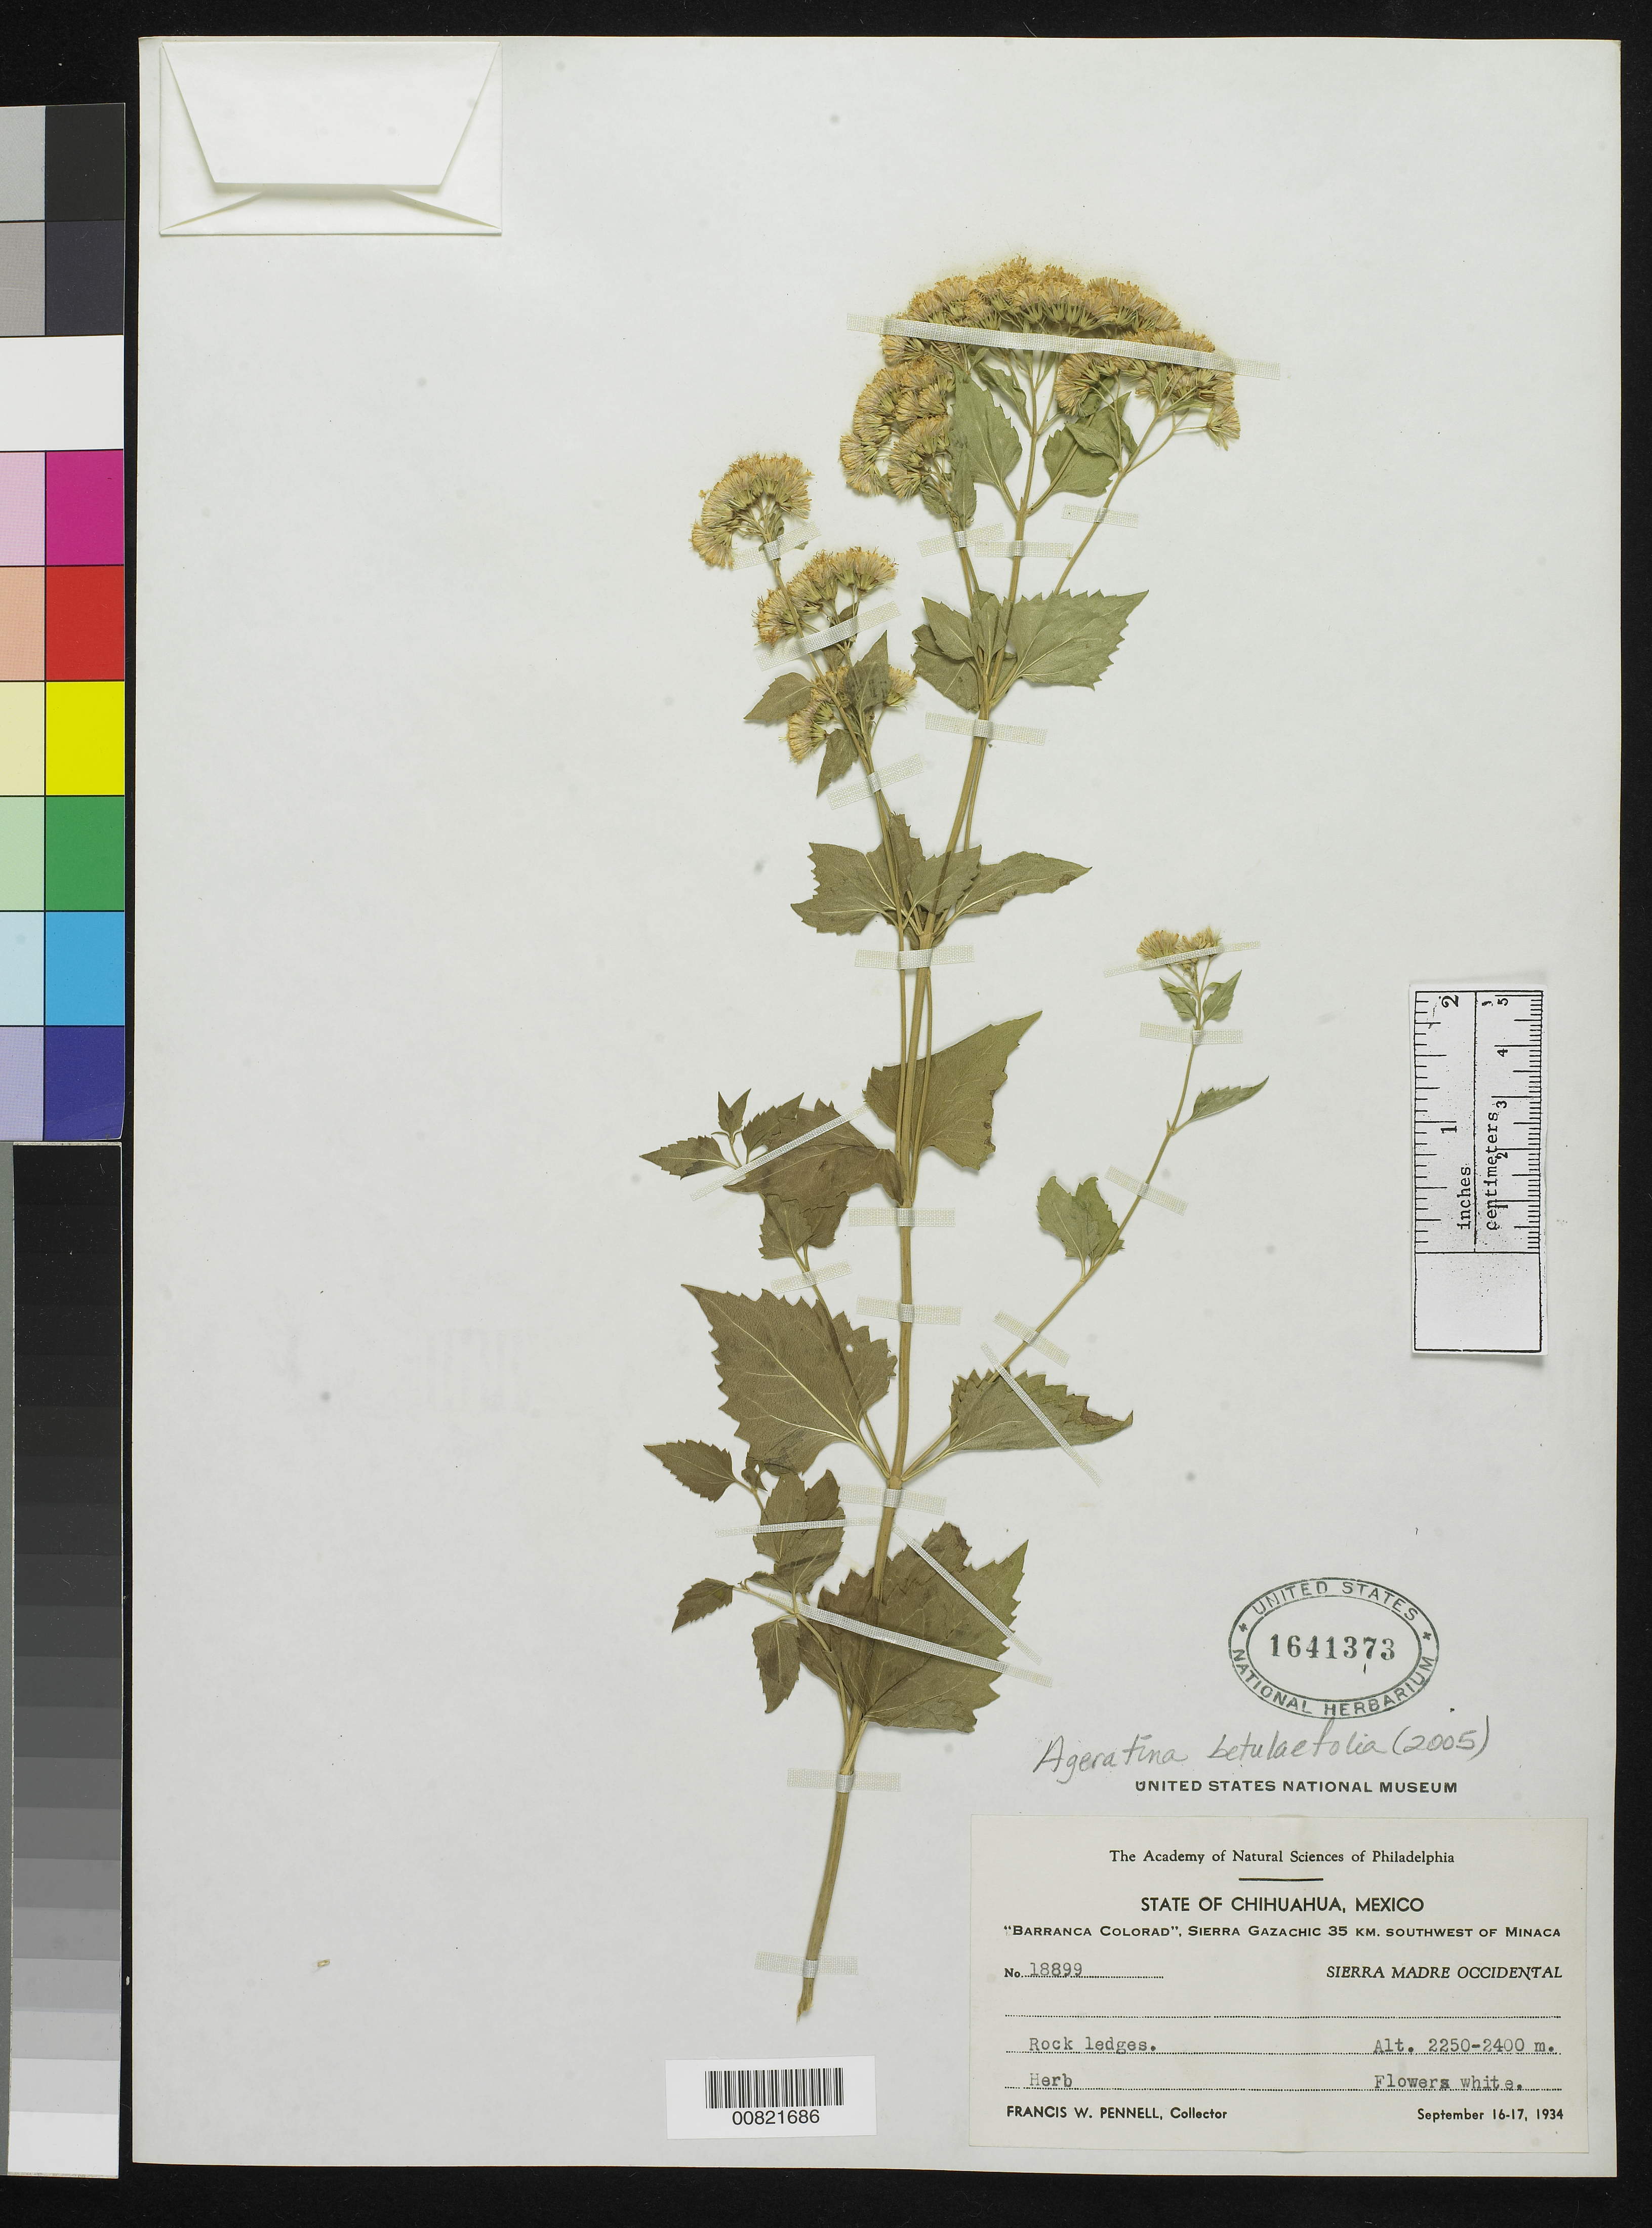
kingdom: Plantae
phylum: Tracheophyta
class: Magnoliopsida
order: Asterales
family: Asteraceae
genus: Ageratina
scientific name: Ageratina betulaefolia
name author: (Greene) R.M. King & H. Rob.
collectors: F. W. Pennell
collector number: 18899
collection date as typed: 16 Sep 1934 to 17 Sep 1934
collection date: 1934-09-16/1934-09-17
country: Mexico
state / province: Chihuahua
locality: Barranca Colorad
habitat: Rock ledges.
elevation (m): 2400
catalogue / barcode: US 1641373